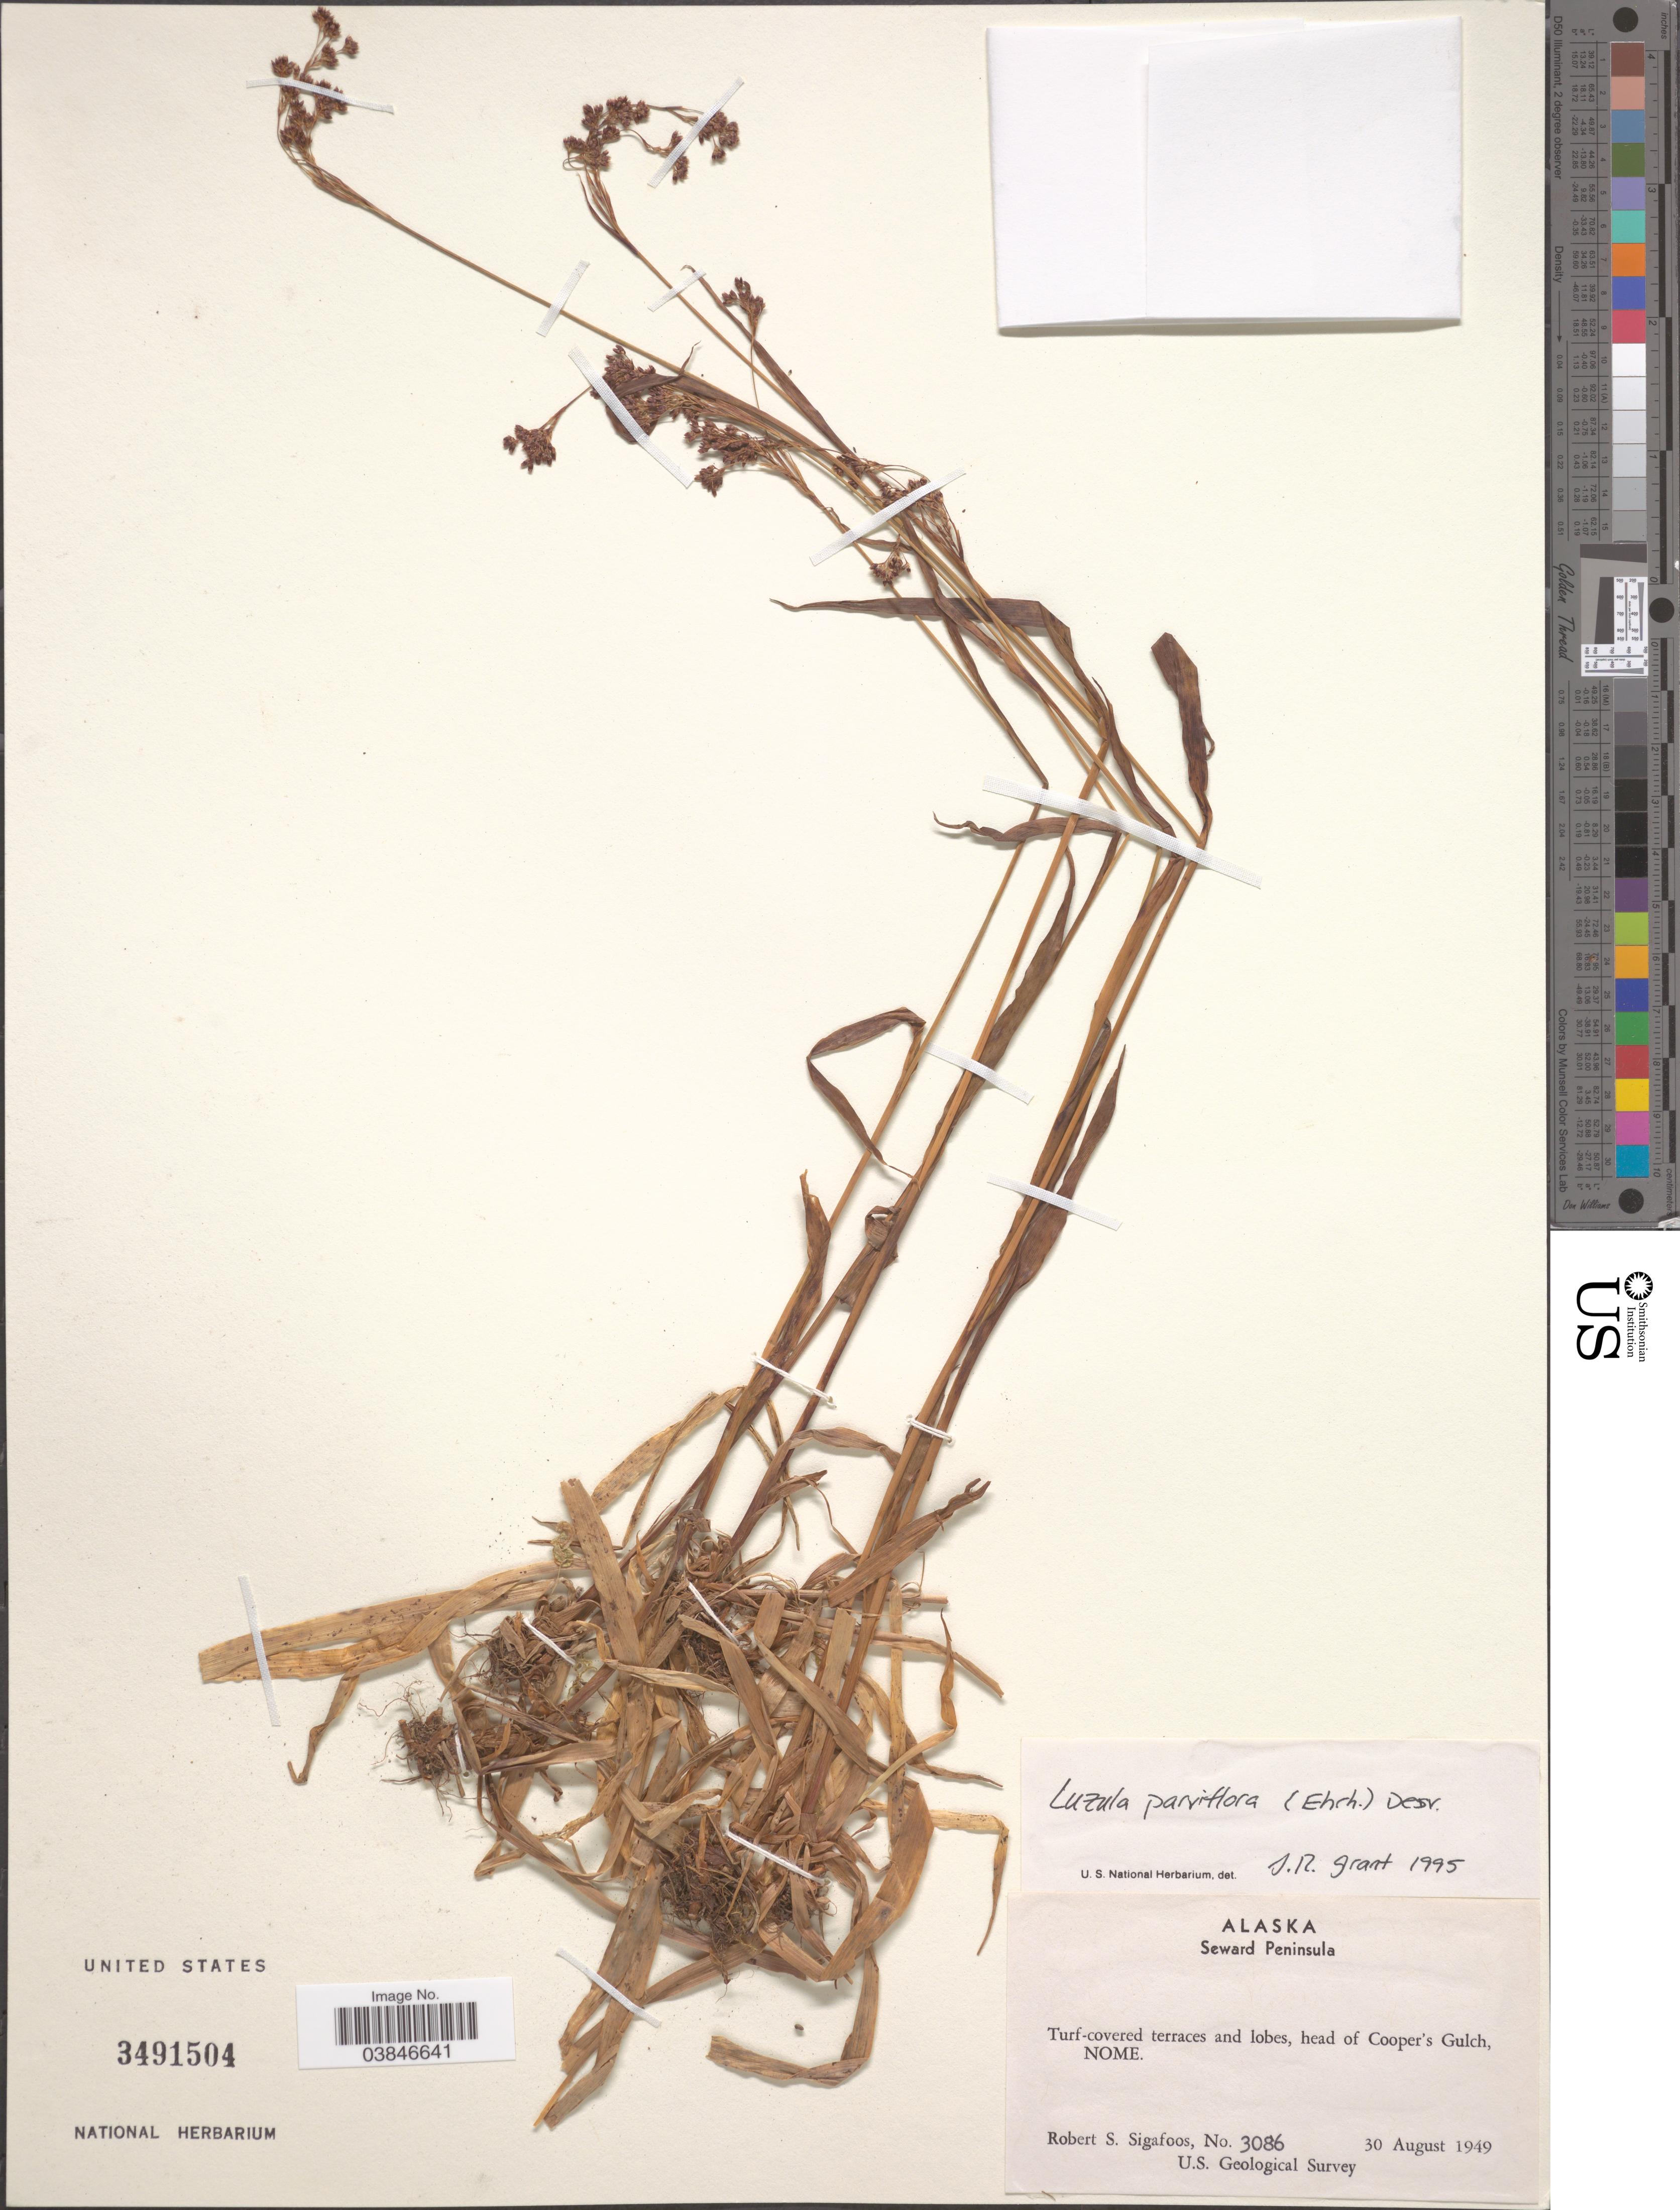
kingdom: Plantae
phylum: Tracheophyta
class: Liliopsida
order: Poales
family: Juncaceae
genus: Luzula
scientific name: Luzula parviflora subsp. parviflora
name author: (Ehrh.) Desv.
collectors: R. Sigafoos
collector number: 3086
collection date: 1949-08-30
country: United States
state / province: Alaska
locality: Seward Peninsula. Head of Cooper's Creek, Nome.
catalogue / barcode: US 3491504